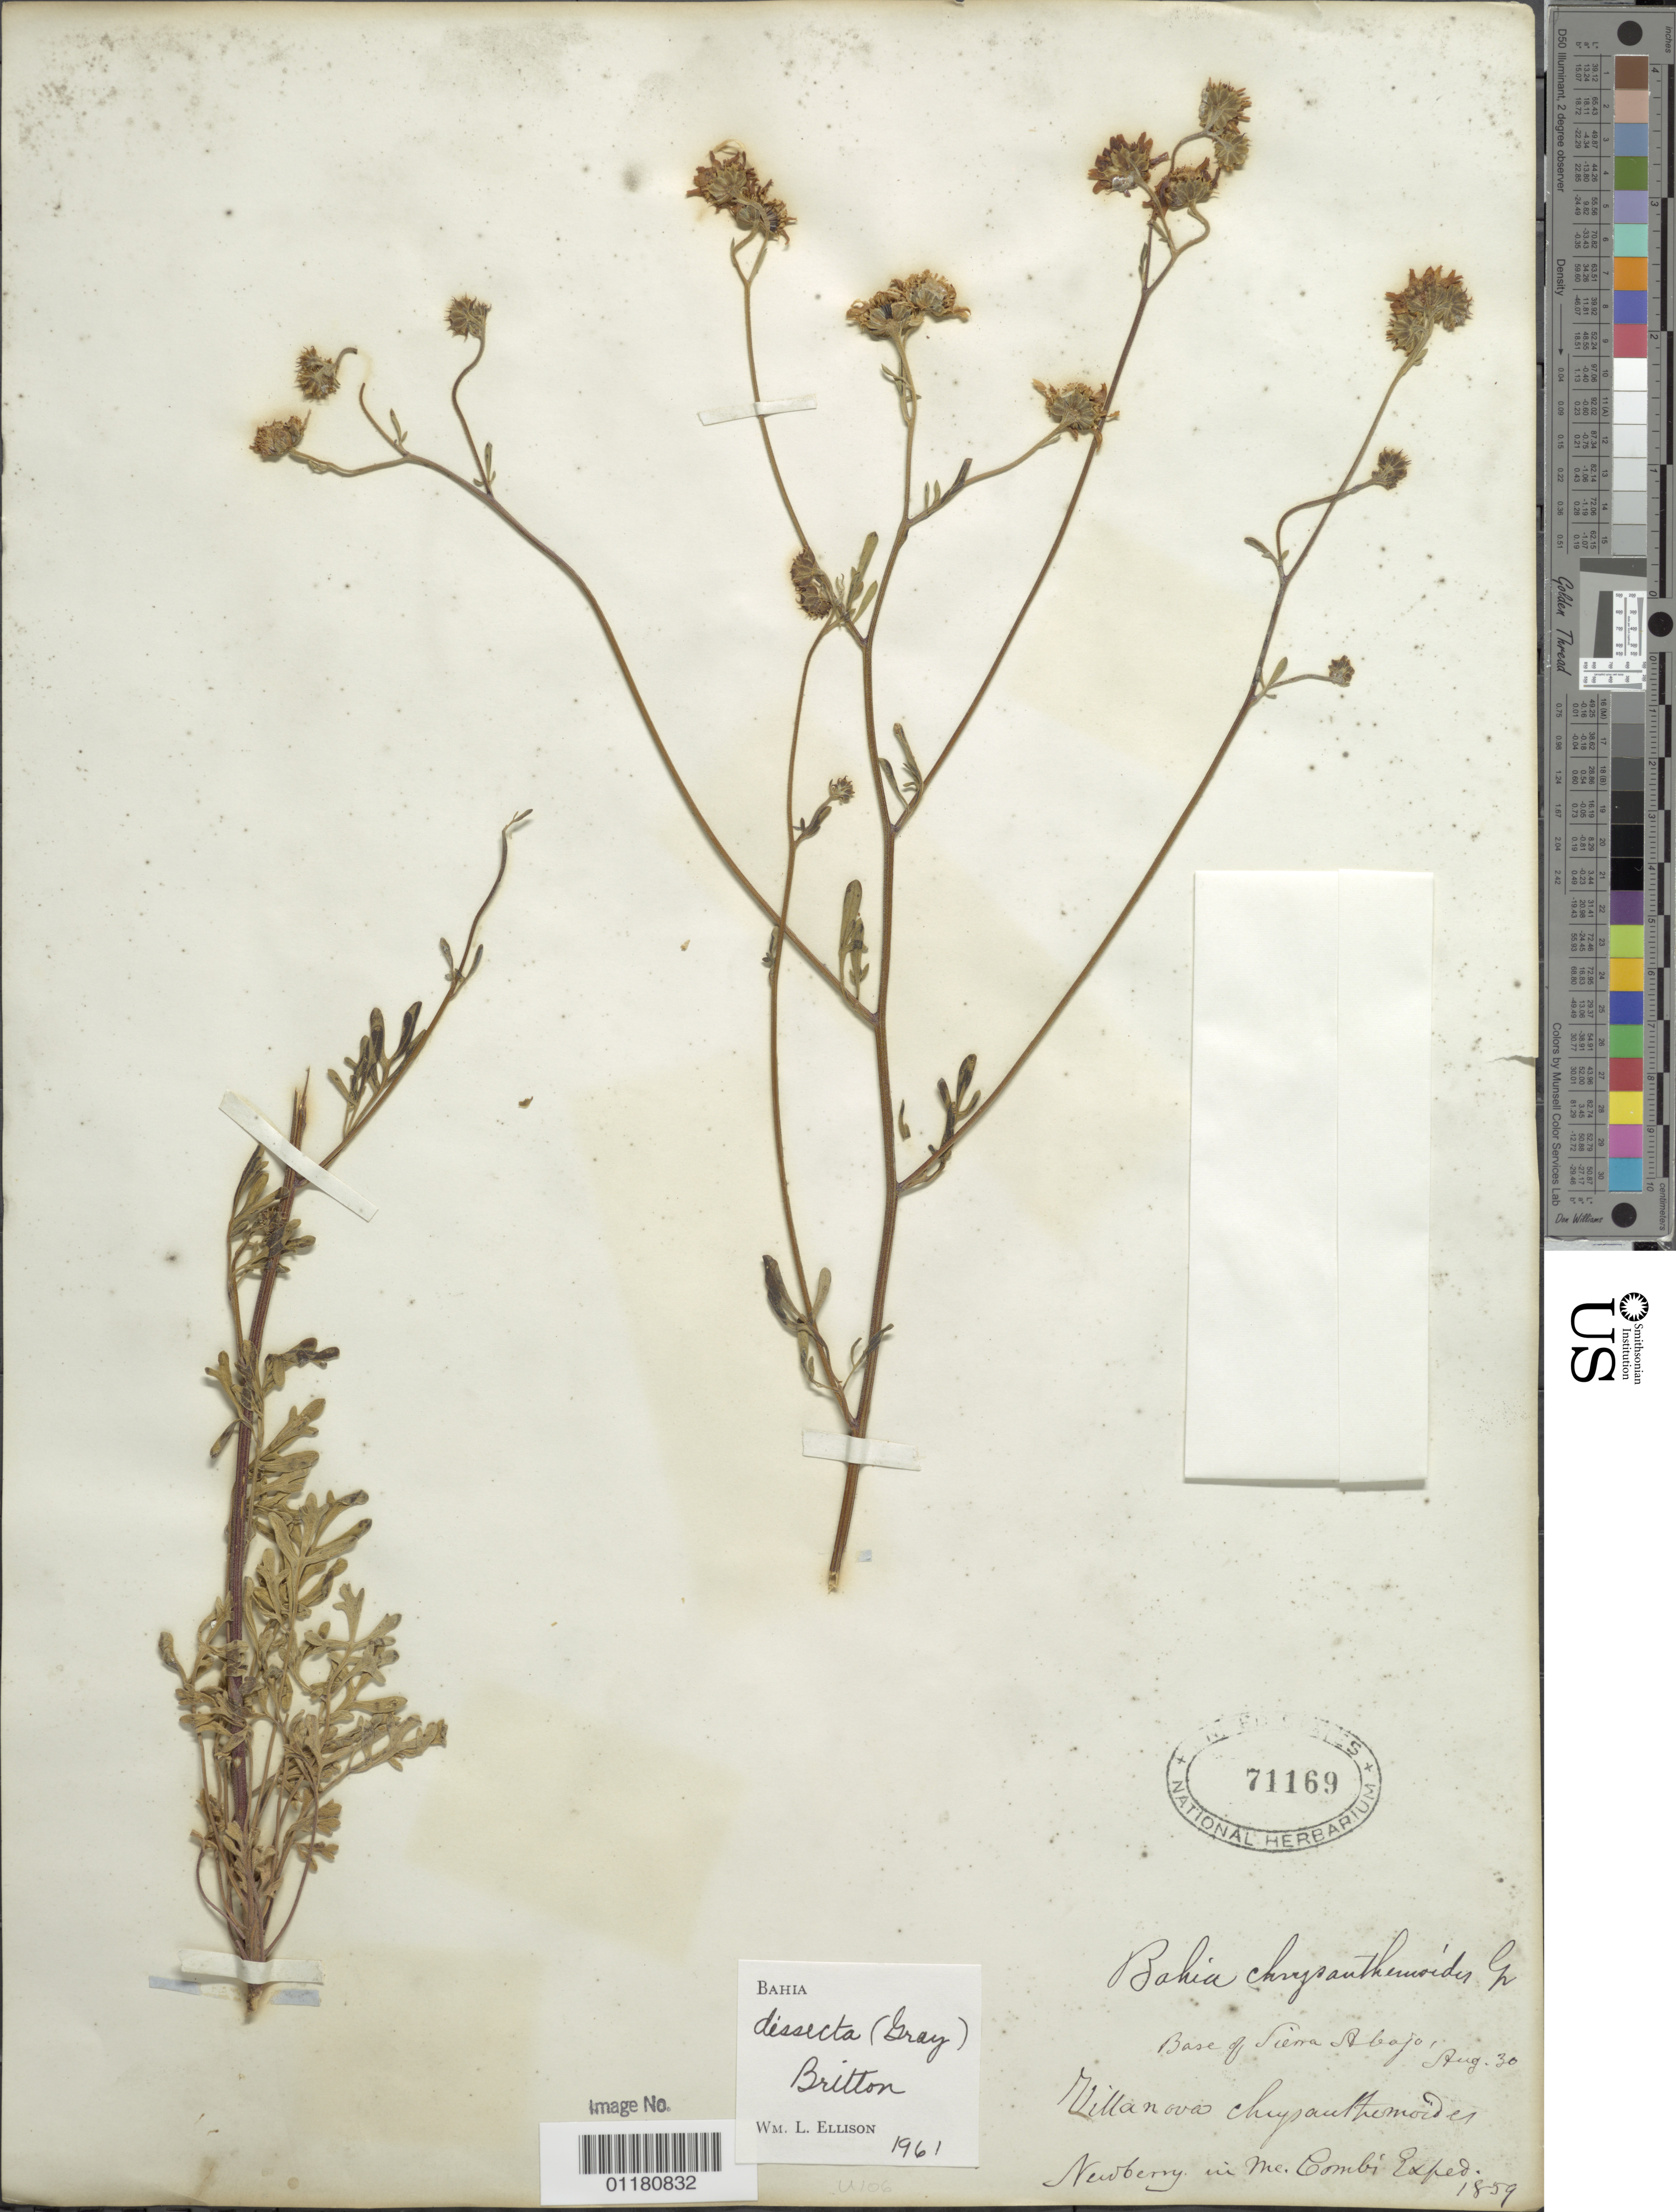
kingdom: Plantae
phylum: Tracheophyta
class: Magnoliopsida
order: Asterales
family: Asteraceae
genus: Bahia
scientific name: Bahia dissecta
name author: (A. Gray) Britton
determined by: Ellison, W. L.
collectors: J. S. Newberry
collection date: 1859-08-30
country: United States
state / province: Utah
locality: base of Sierra Abajo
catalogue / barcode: US 71169